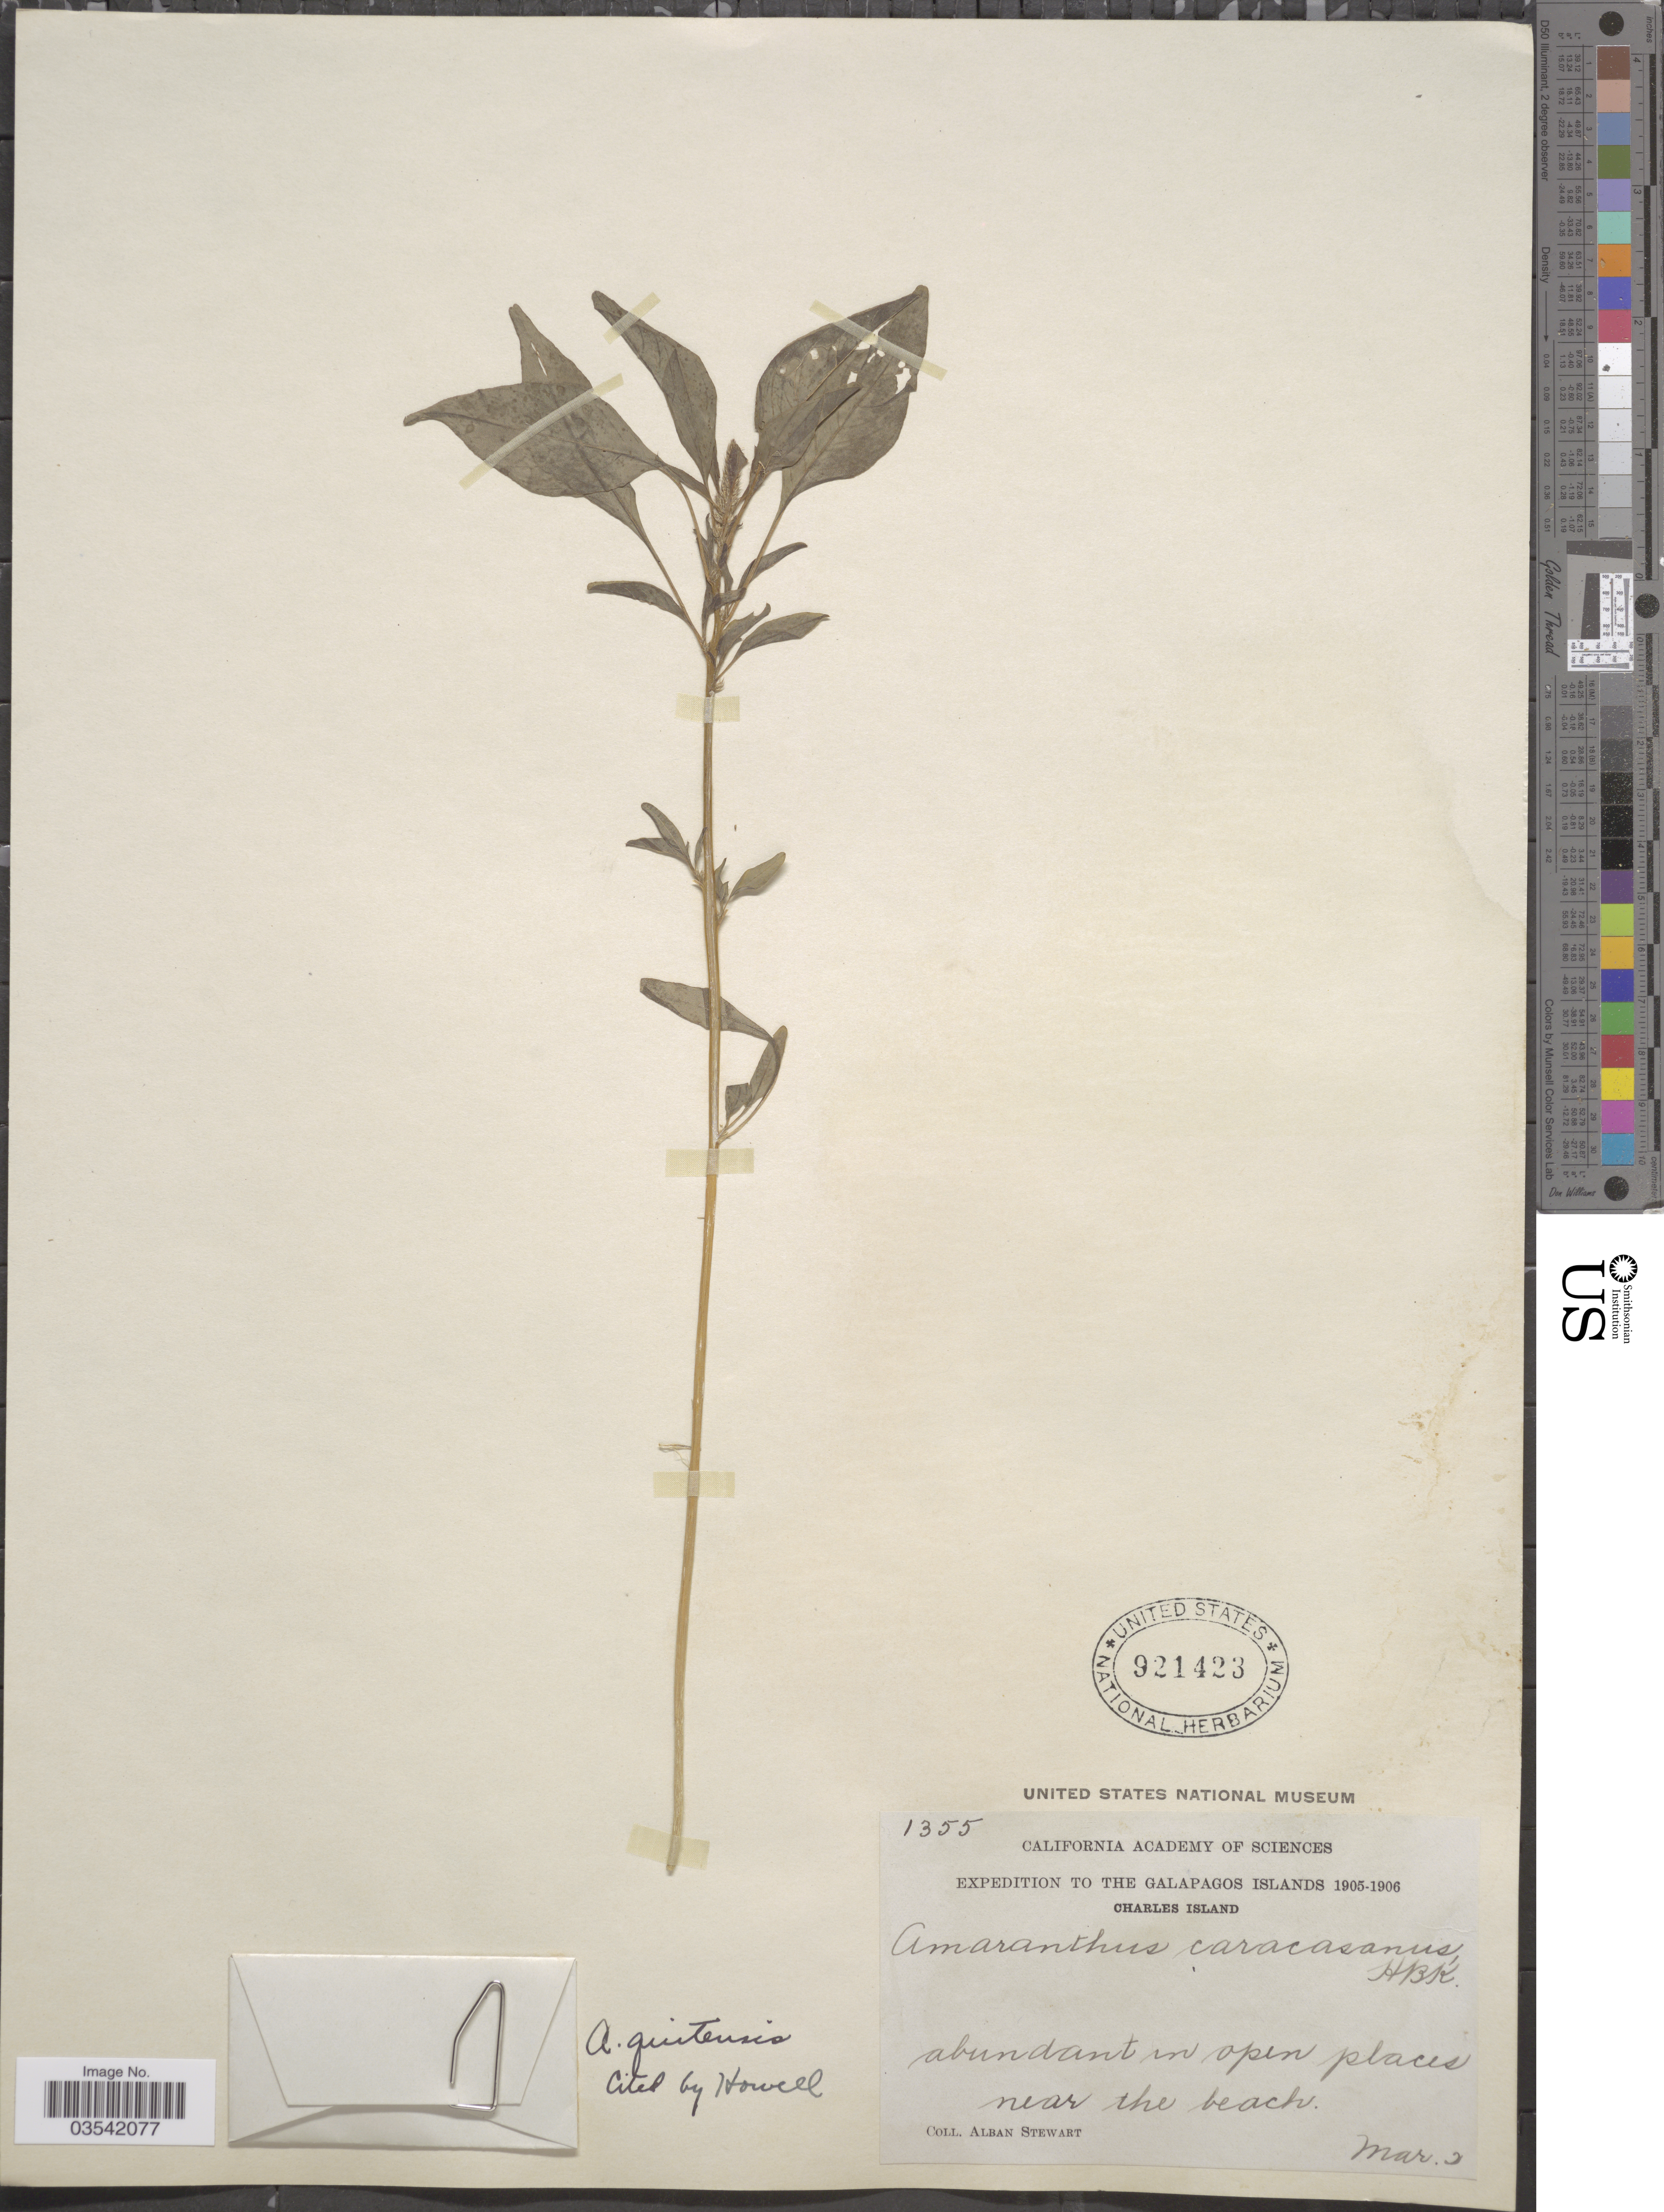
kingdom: Plantae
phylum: Tracheophyta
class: Magnoliopsida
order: Caryophyllales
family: Amaranthaceae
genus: Amaranthus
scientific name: Amaranthus quitensis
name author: Kunth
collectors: A. Stewart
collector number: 1355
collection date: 1905-03-02/1906-03-02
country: Ecuador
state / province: Colón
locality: Galapagos Islands. Charles Island. Near the beach.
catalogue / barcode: US 921423